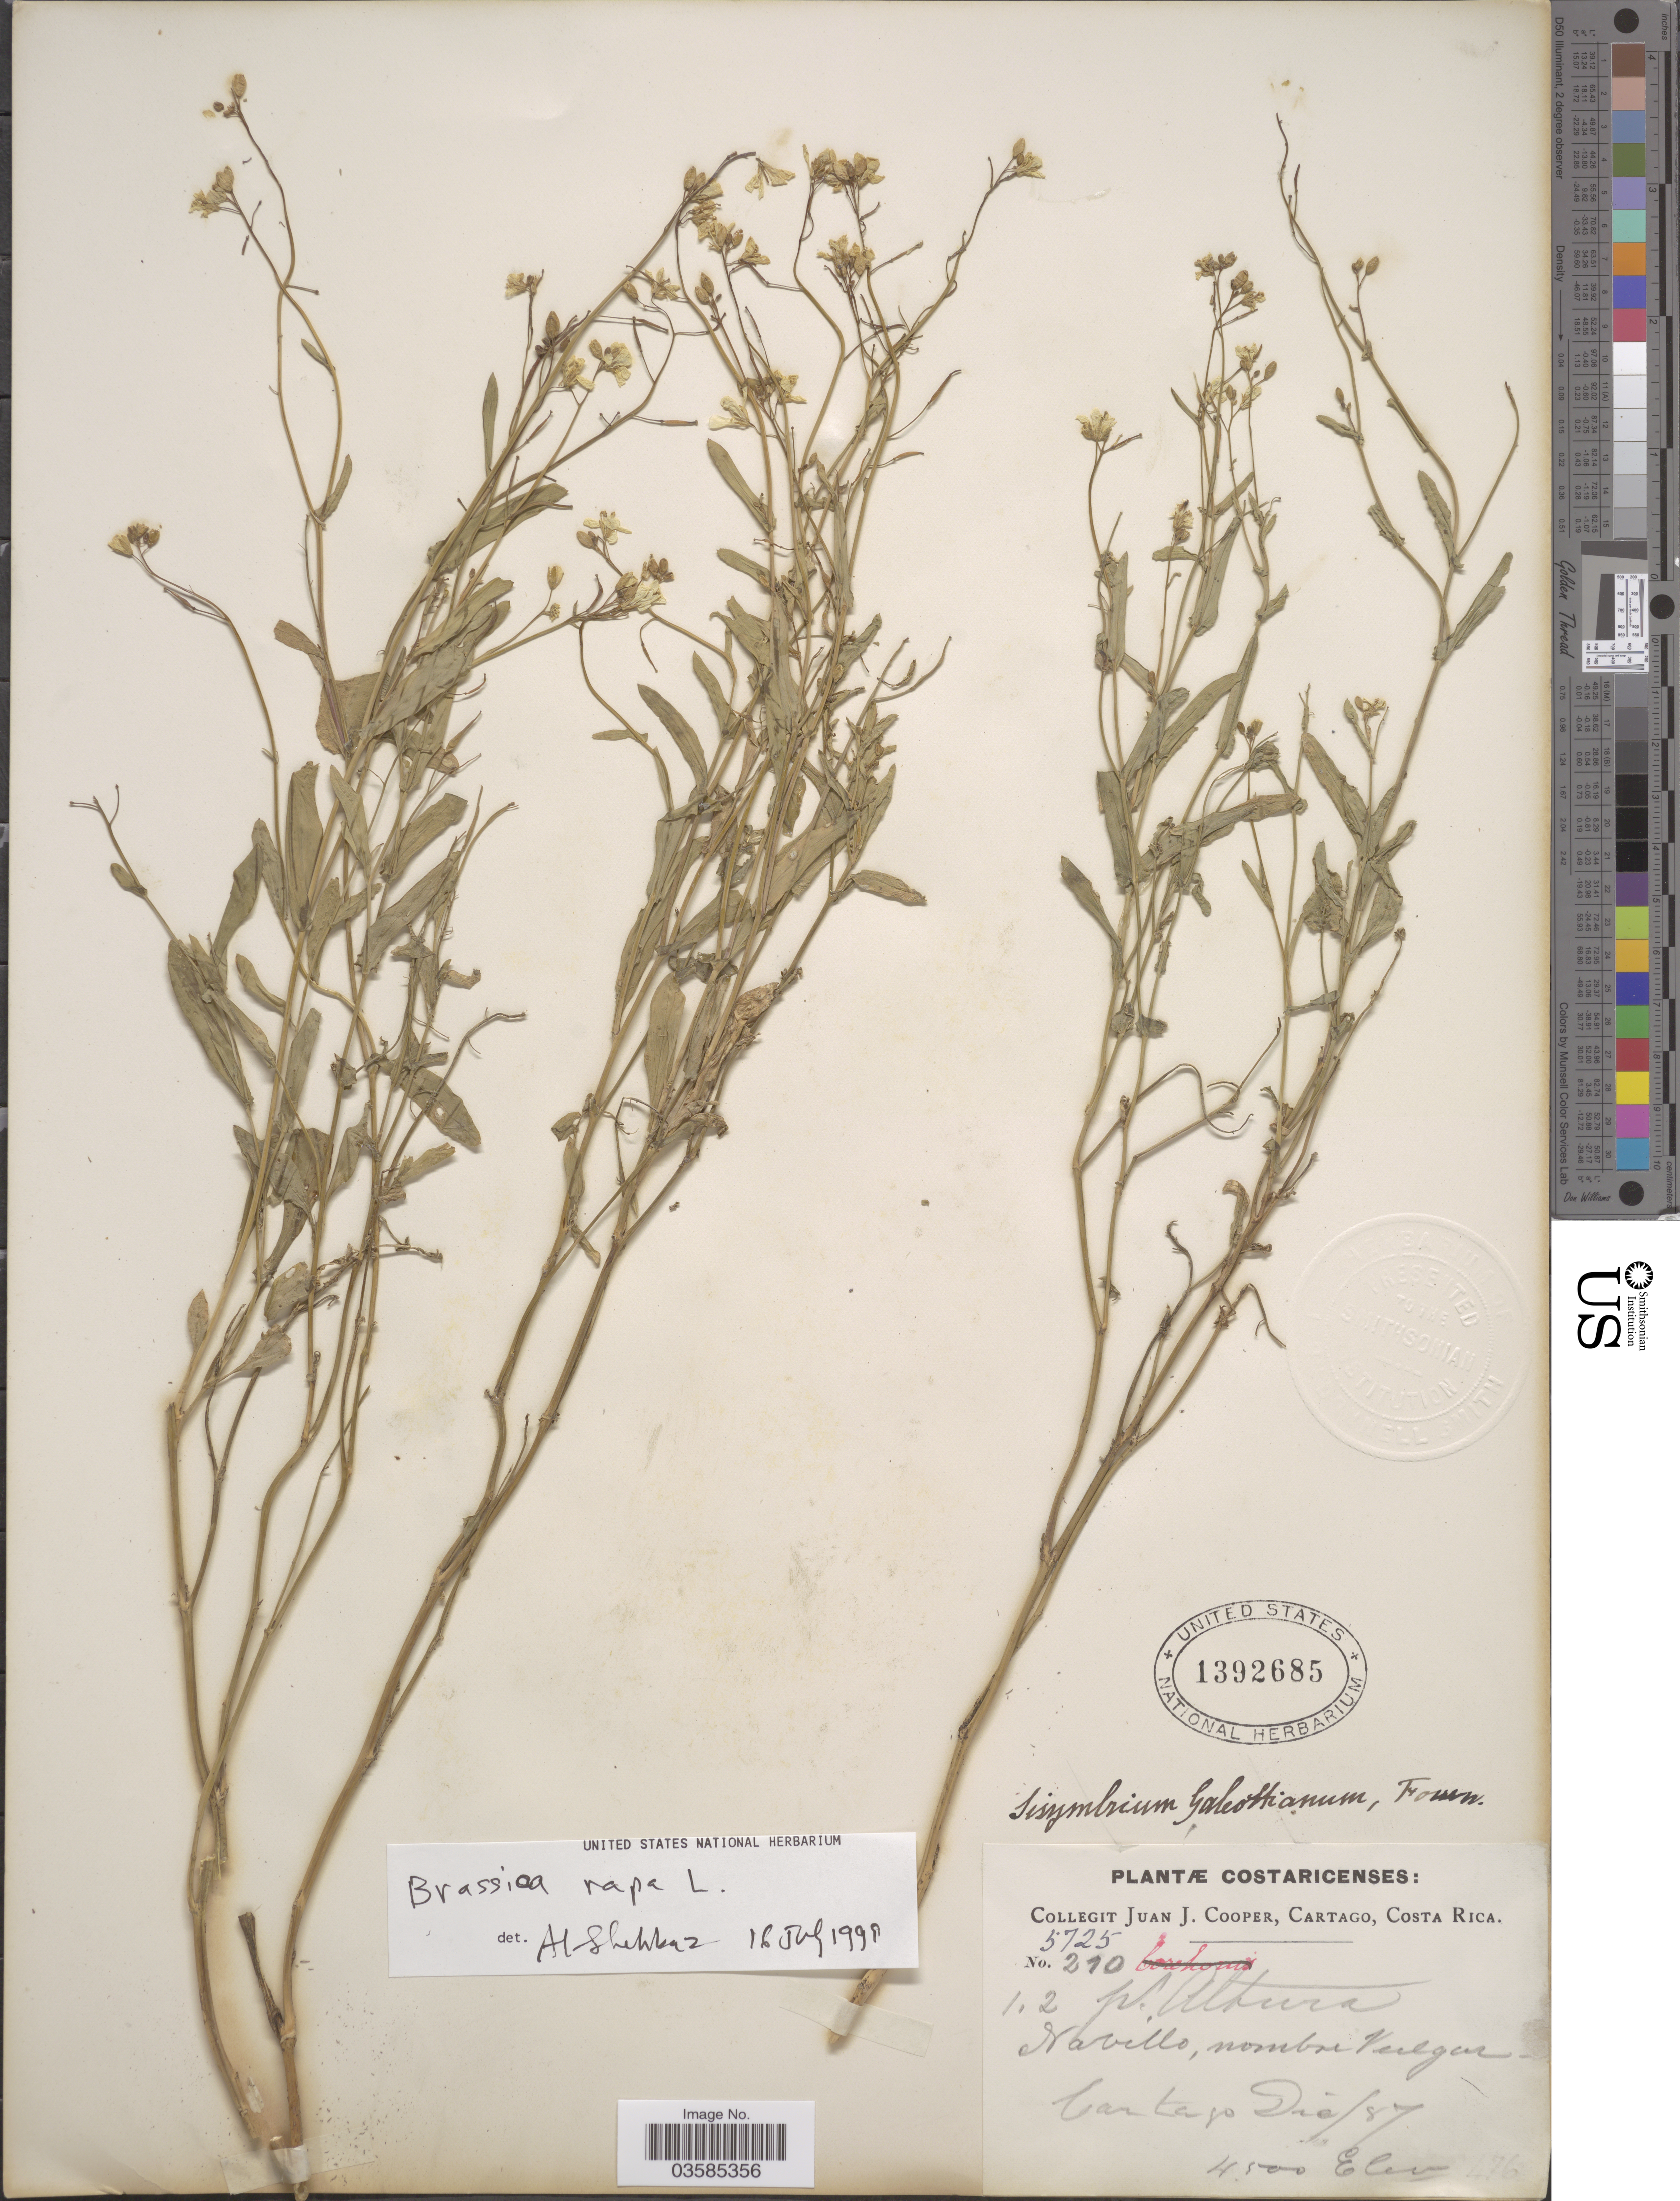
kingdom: Plantae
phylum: Tracheophyta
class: Magnoliopsida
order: Brassicales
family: Brassicaceae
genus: Brassica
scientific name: Brassica rapa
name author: L.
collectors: J. J. Cooper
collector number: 5725/210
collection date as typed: Transcribed d/m/y: /12/87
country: Costa Rica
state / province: Cartago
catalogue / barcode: US 1392685